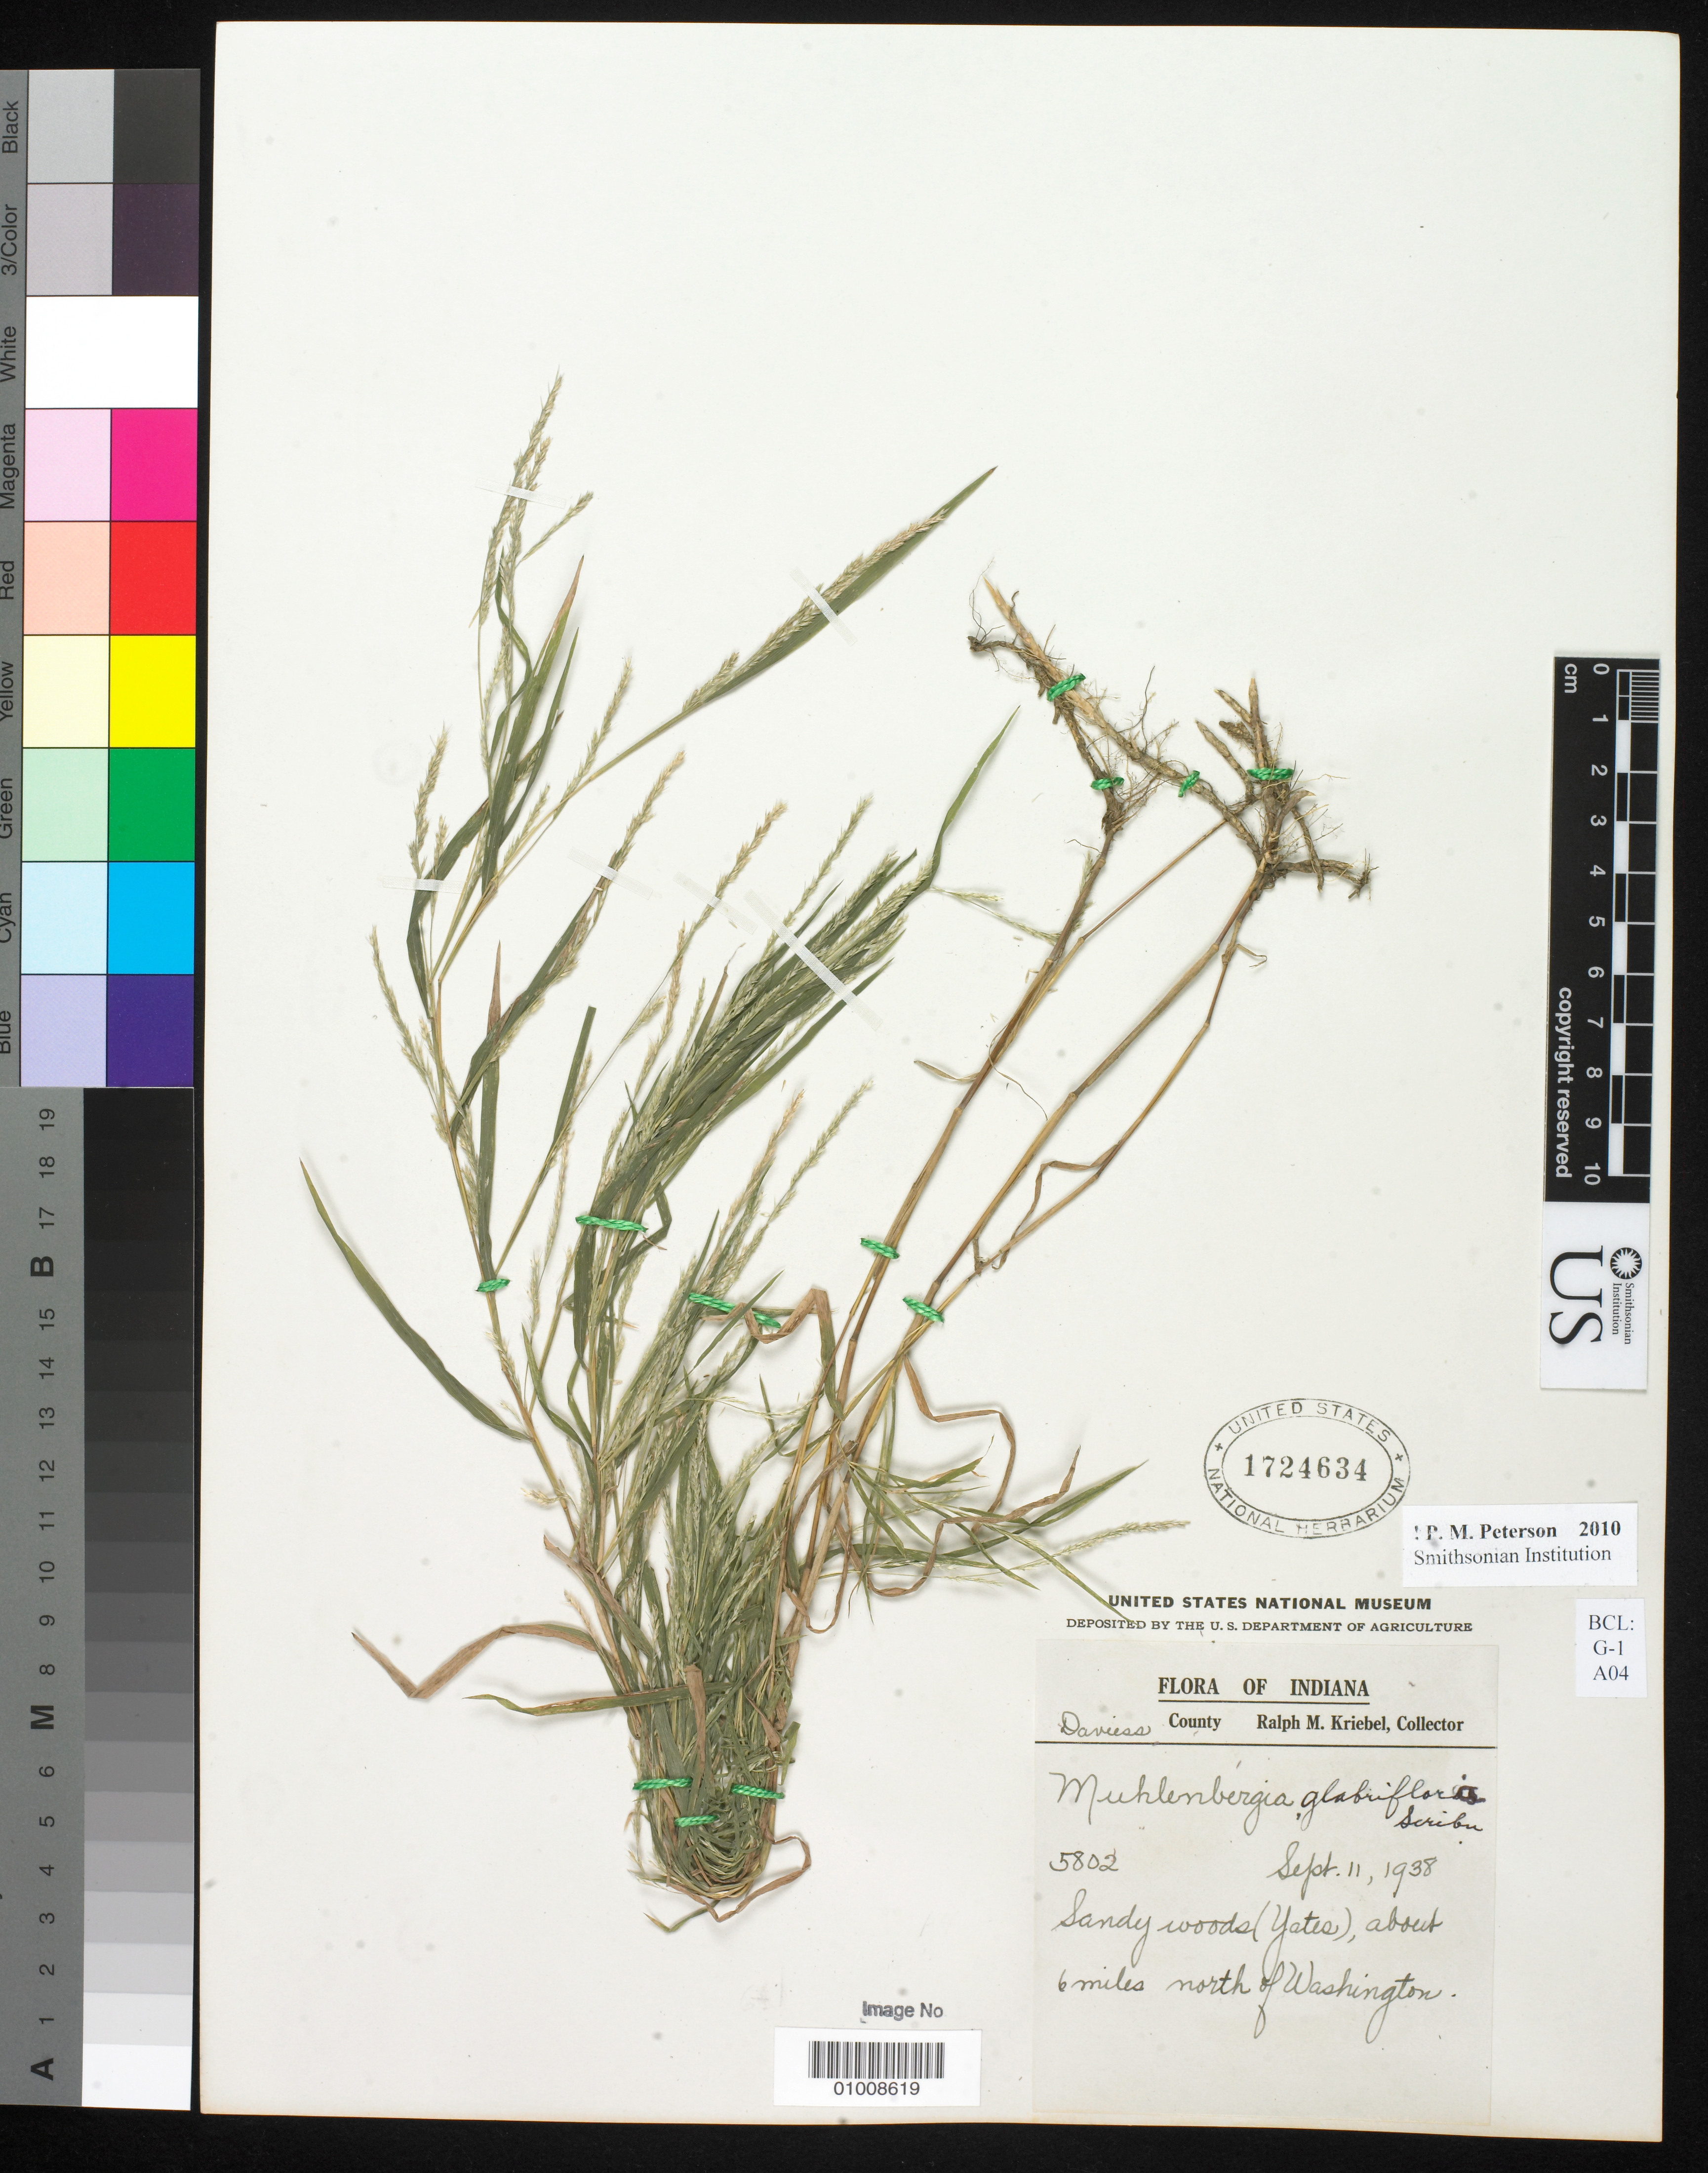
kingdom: Plantae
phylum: Tracheophyta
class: Liliopsida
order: Poales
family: Poaceae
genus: Muhlenbergia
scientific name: Muhlenbergia glabrifloris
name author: Scribn.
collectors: R. M. Kriebel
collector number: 5802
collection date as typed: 11 Sep 1938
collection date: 1938-09-11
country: United States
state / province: Indiana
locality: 6 mi N of Washington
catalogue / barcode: US 1724634